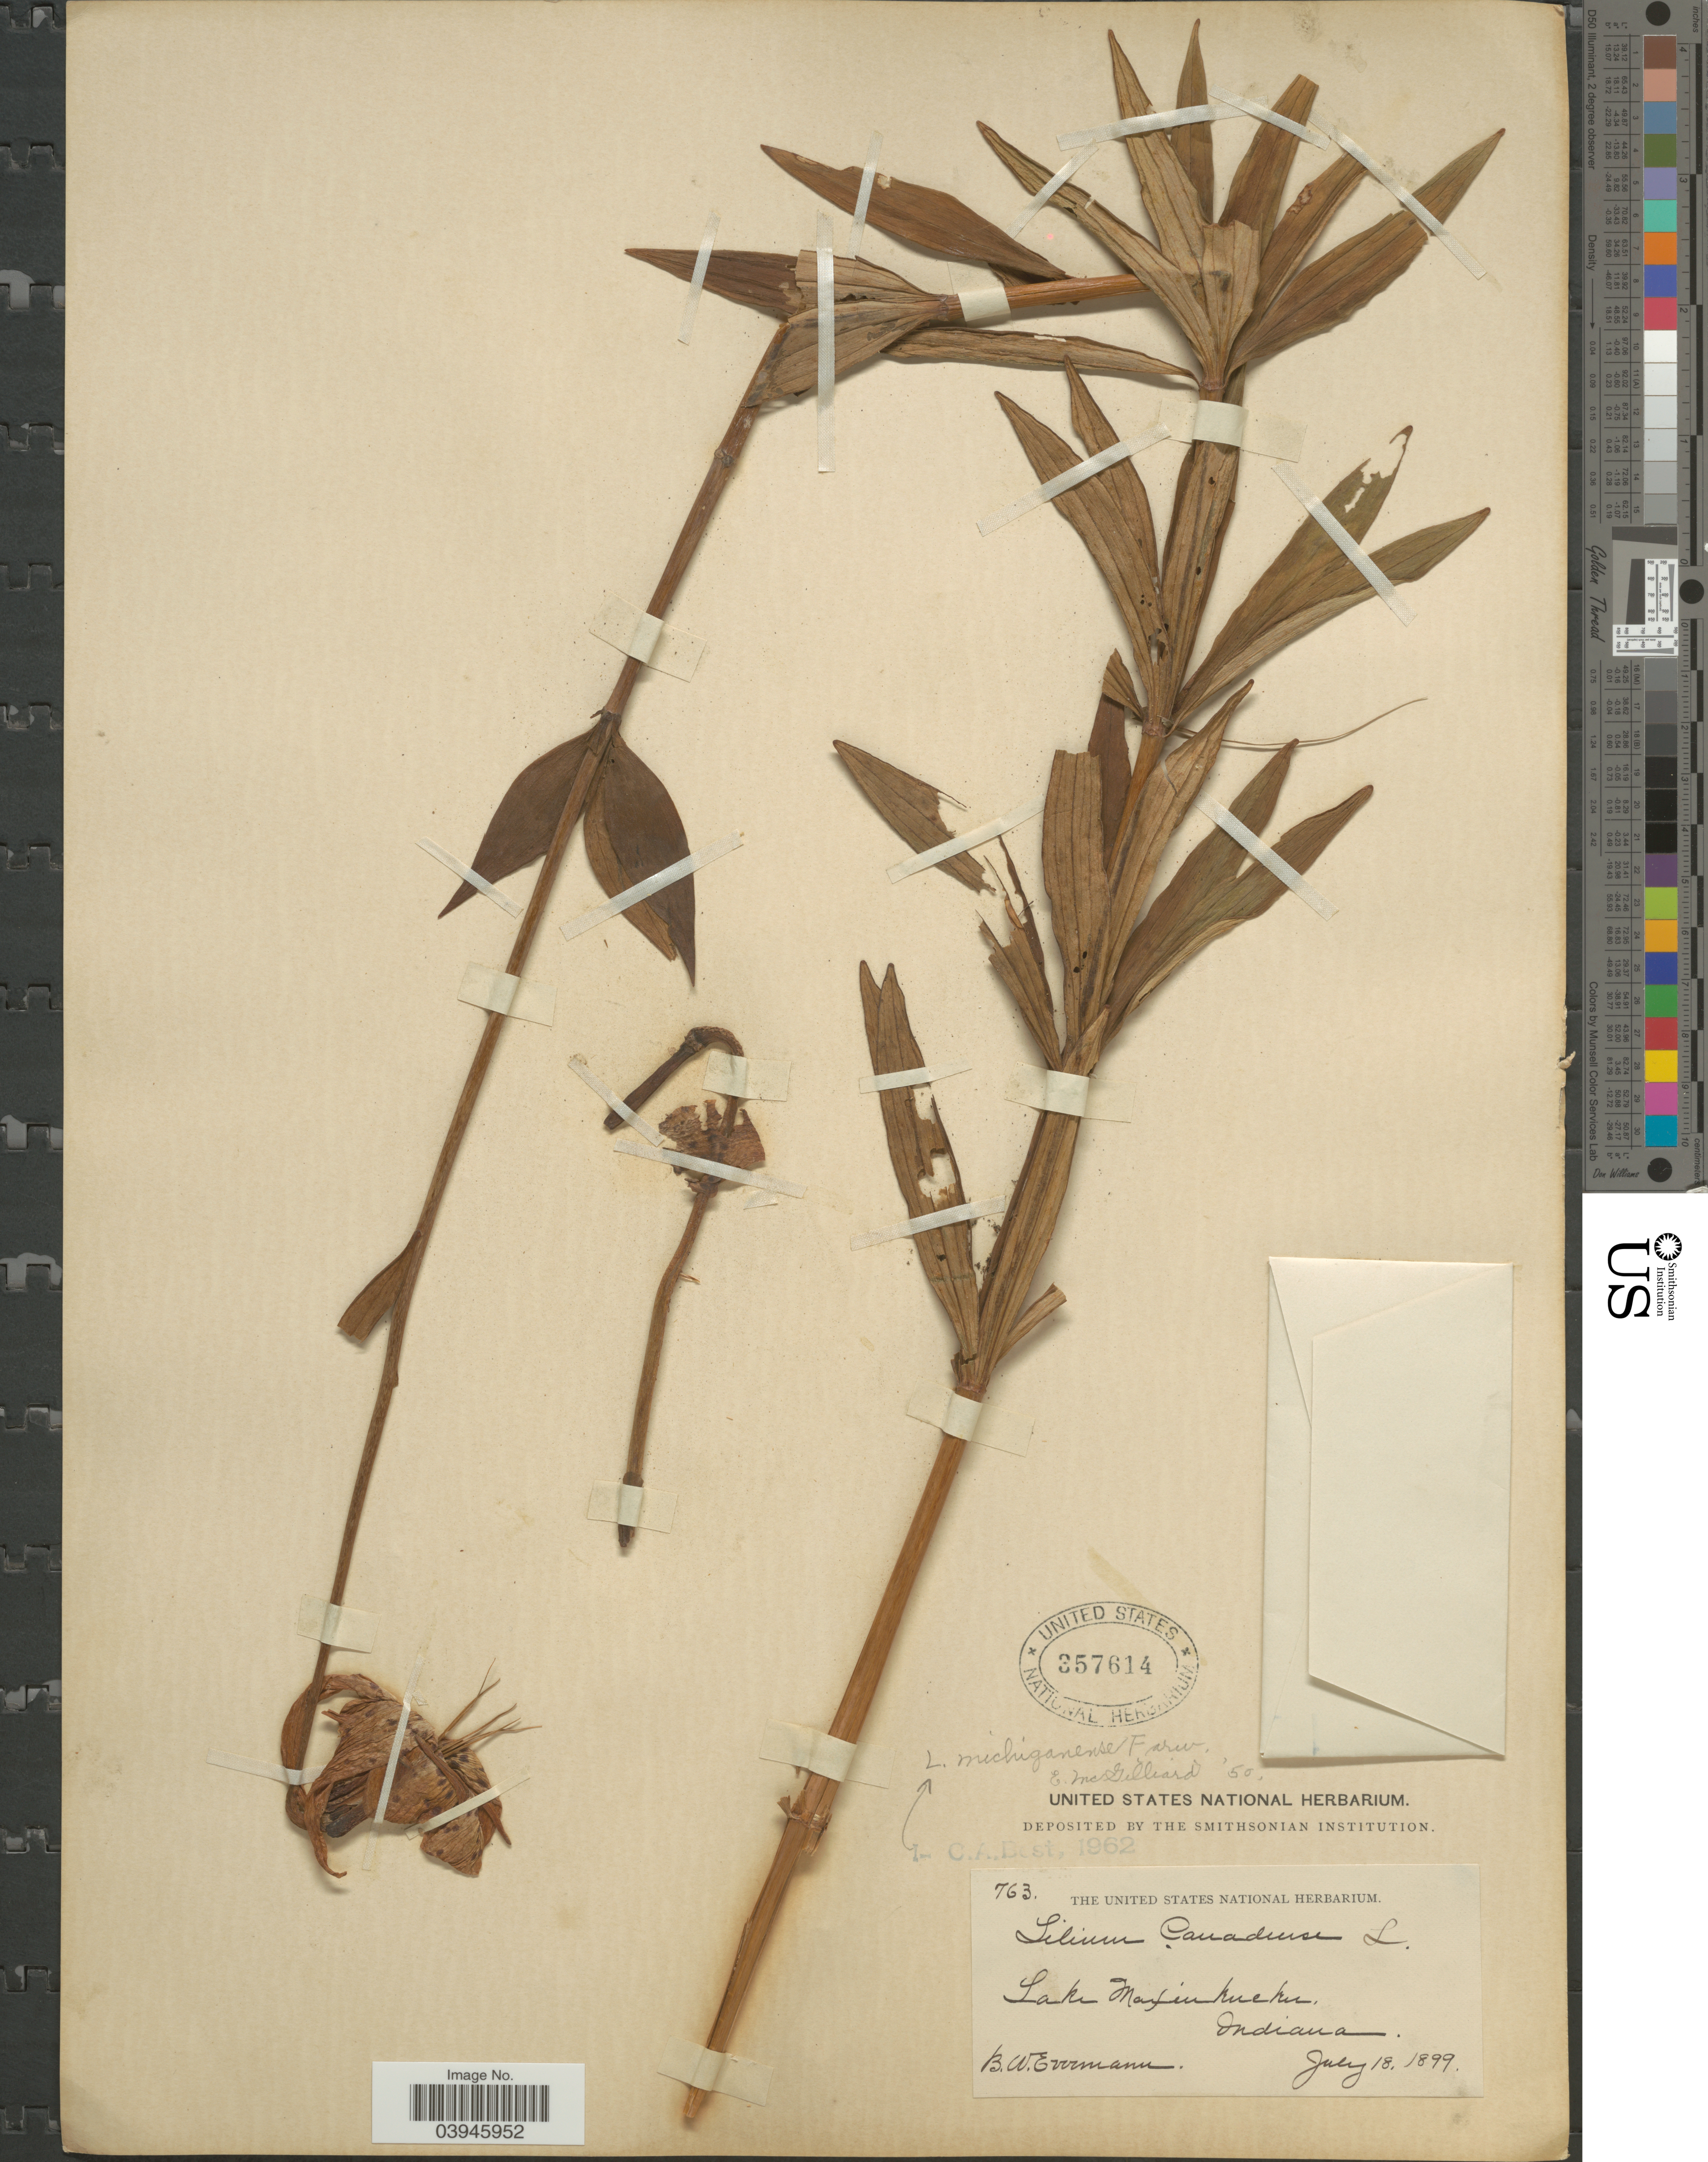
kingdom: Plantae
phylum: Tracheophyta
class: Liliopsida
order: Liliales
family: Liliaceae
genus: Lilium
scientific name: Lilium michiganense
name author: Farw.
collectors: B. W. Evermann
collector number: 763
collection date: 1899-07-18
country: United States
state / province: Indiana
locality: Lake Maxinkuckee.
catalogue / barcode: US 357614